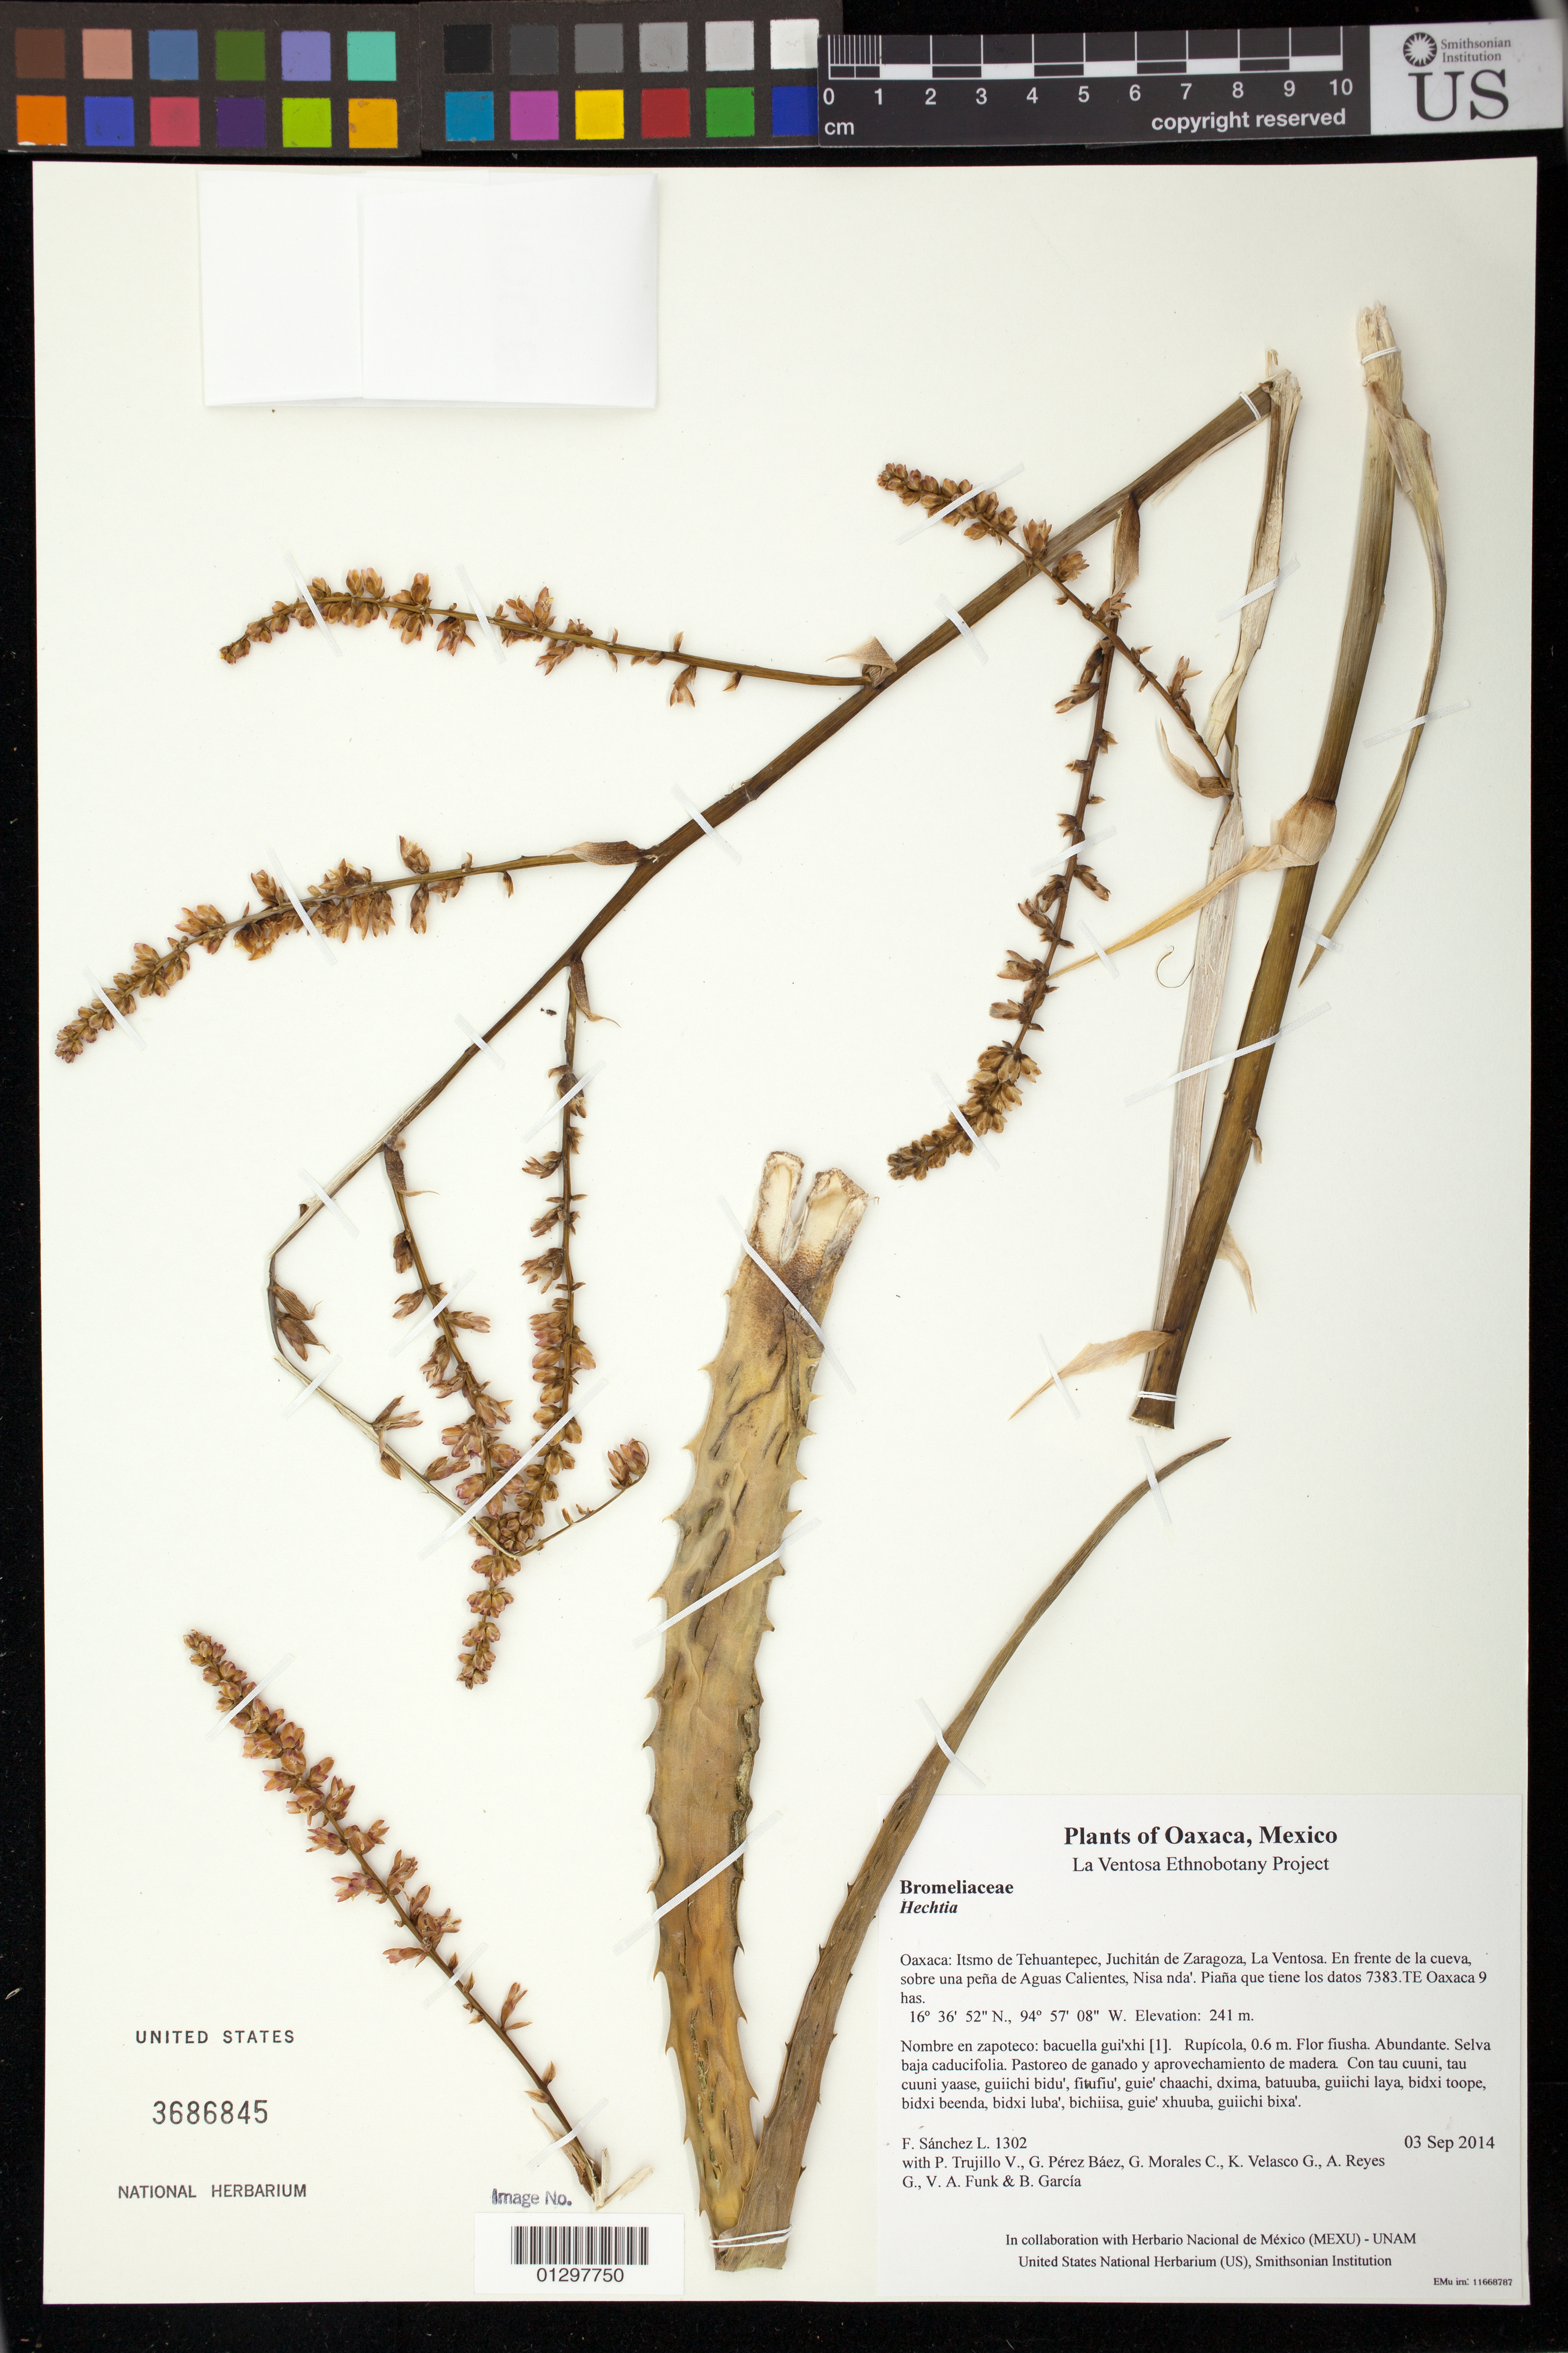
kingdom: Plantae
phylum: Tracheophyta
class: Liliopsida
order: Poales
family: Bromeliaceae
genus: Hechtia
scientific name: Hechtia rosea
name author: É. Morren ex Baker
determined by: Espejo, A.; López Ferrari, A. R.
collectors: F. Sánchez L., P. Trujillo V., G. Pérez Báez, G. Morales C., K. Velasco G., A. Reyes G., V. Funk & B. García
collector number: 1302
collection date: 2014-09-03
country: Mexico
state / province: Oaxaca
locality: Itsmo de Tehuantepec, Juchitán de Zaragoza, La Ventosa. En frente de la cueva, sobre una peña de Aguas Calientes, Nisa nda'. Piaña que tiene los datos 7383.TE Oaxaca 9 has.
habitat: Selva baja caducifolia. Pastoreo de ganado y aprovechamiento de madera.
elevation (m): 241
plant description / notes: MEXU, US; Batuuba. 0.6 m. Guie' fiusha. Stale.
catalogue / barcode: US 3686845